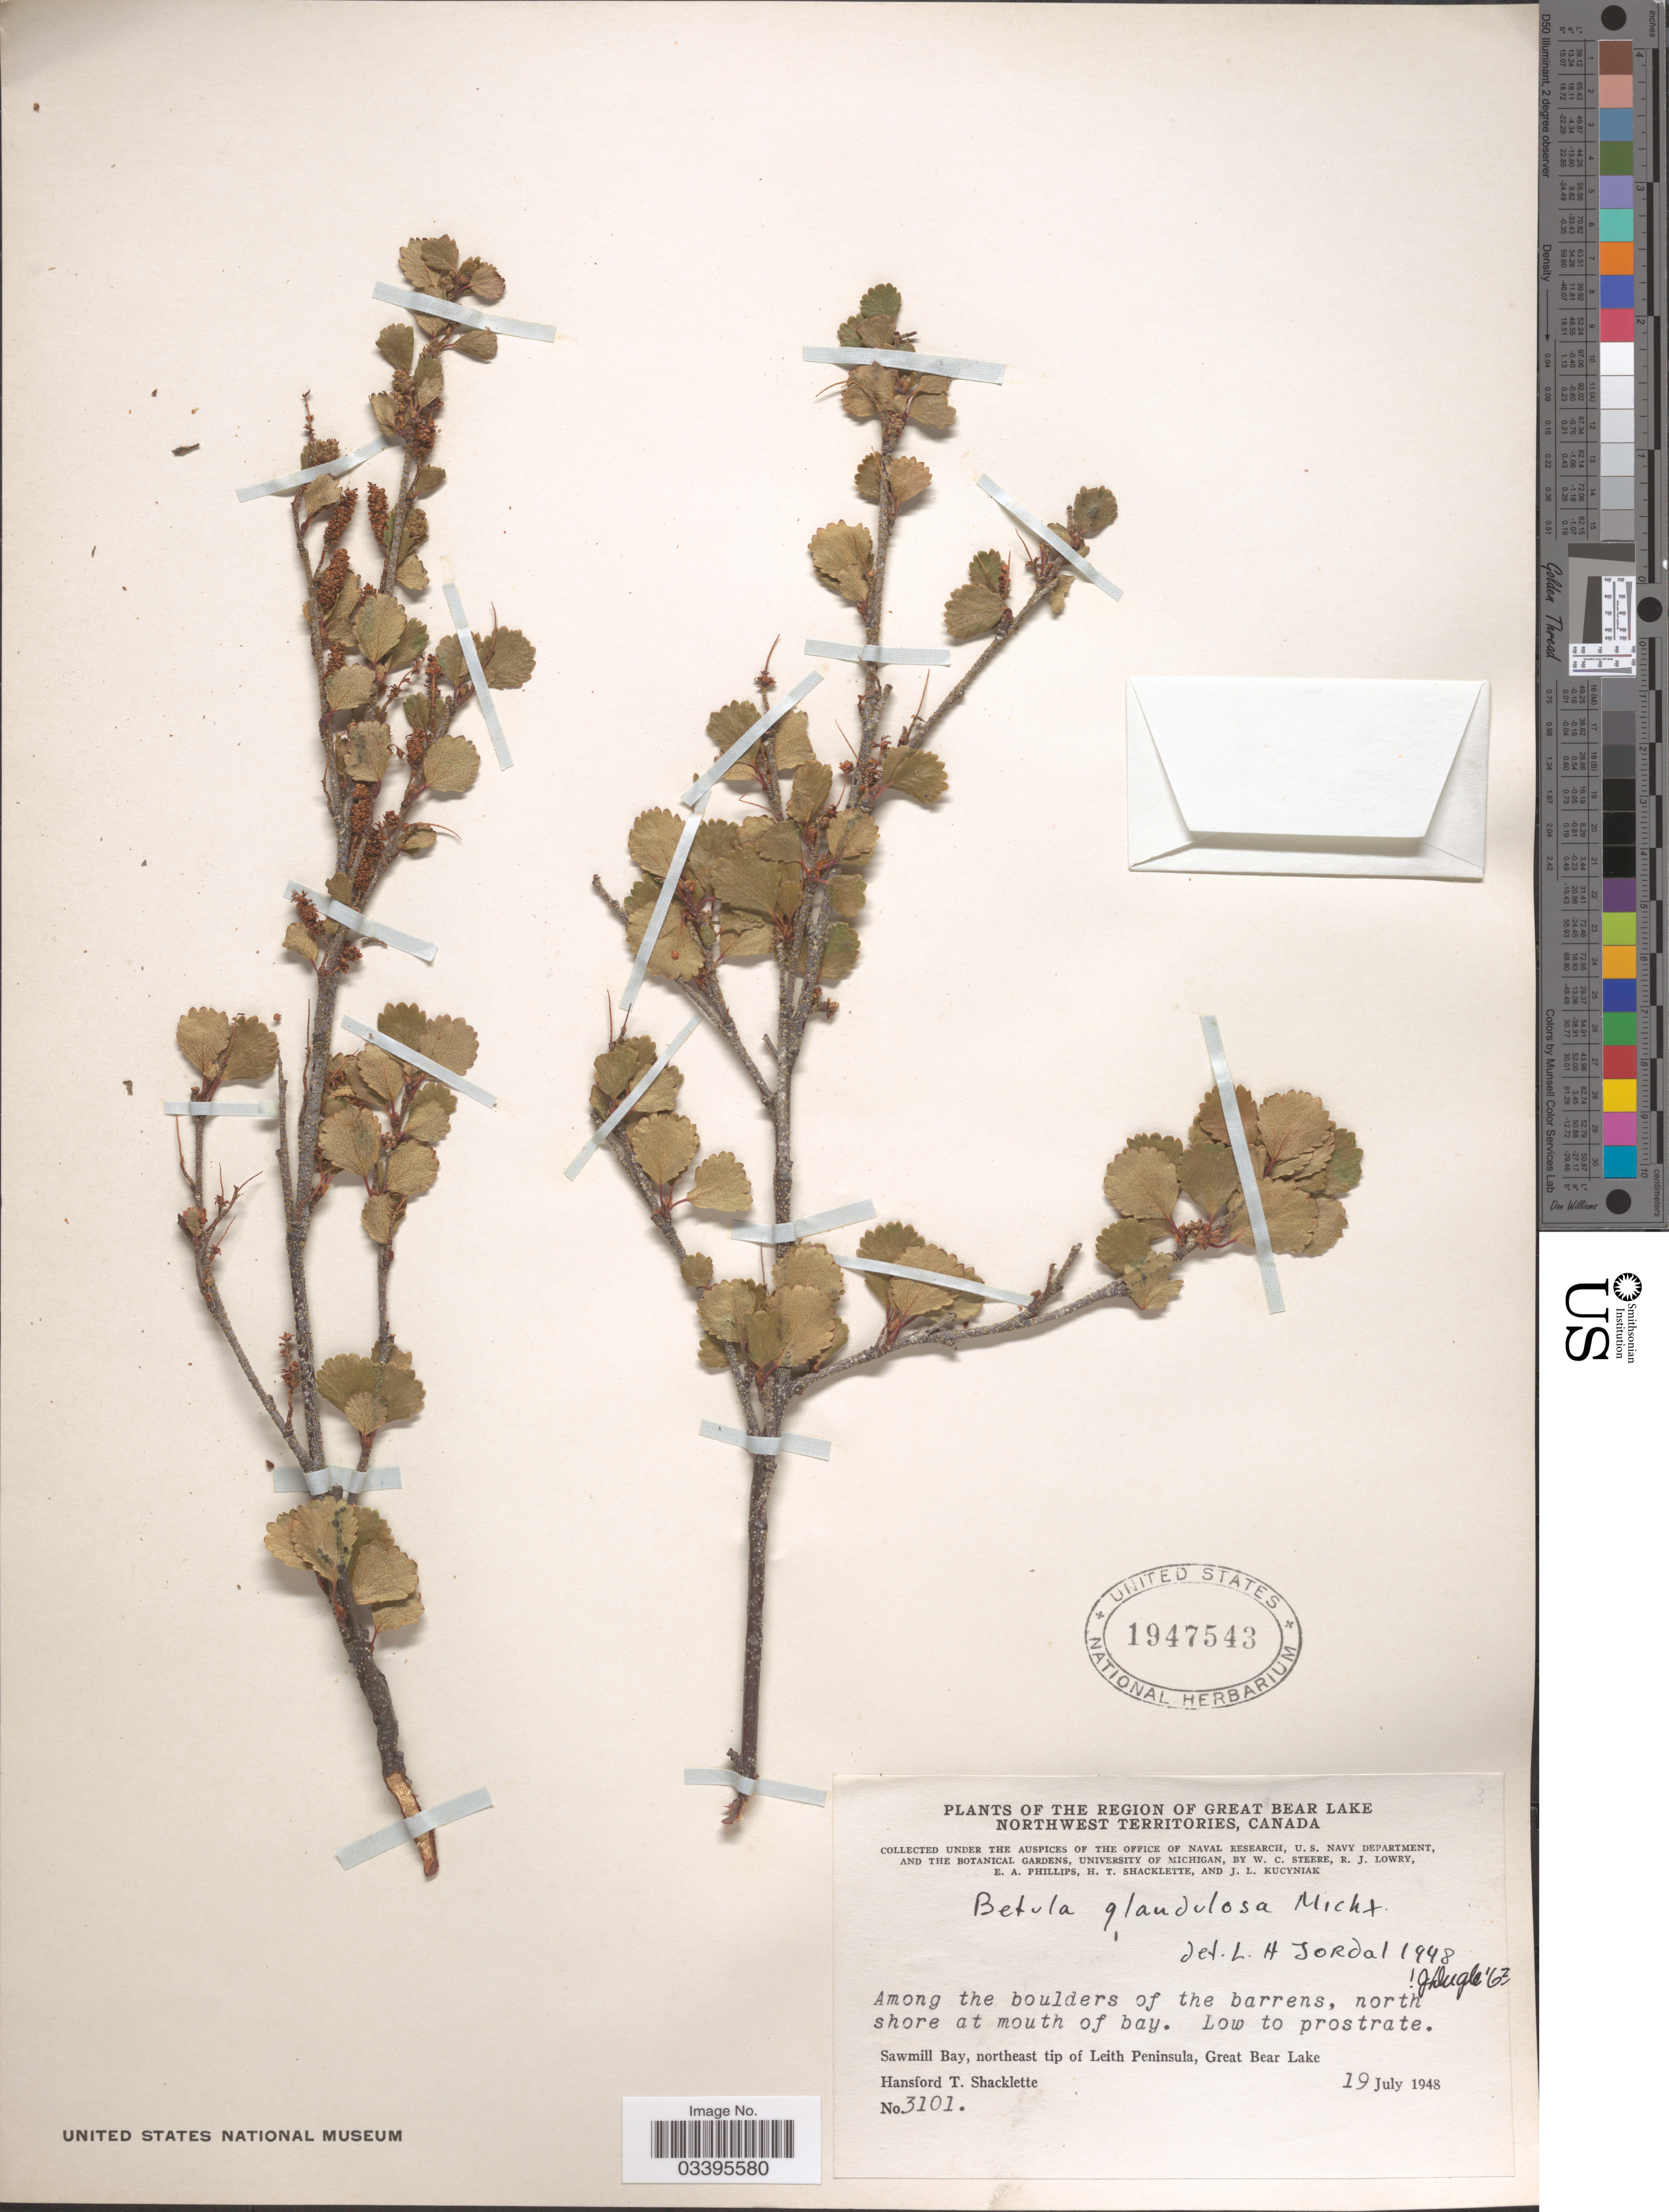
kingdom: Plantae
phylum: Tracheophyta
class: Magnoliopsida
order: Fagales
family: Betulaceae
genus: Betula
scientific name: Betula glandulosa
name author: Michx.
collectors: H. Shacklette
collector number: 3101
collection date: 1948-07-19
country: Canada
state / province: Northwest Territories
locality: The Region of Great Bear Lake. North shore at mouth of bay. Sawmill Bay, northeast tip of Leith Peninsula, Great Bear Lake.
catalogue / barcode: US 1947543